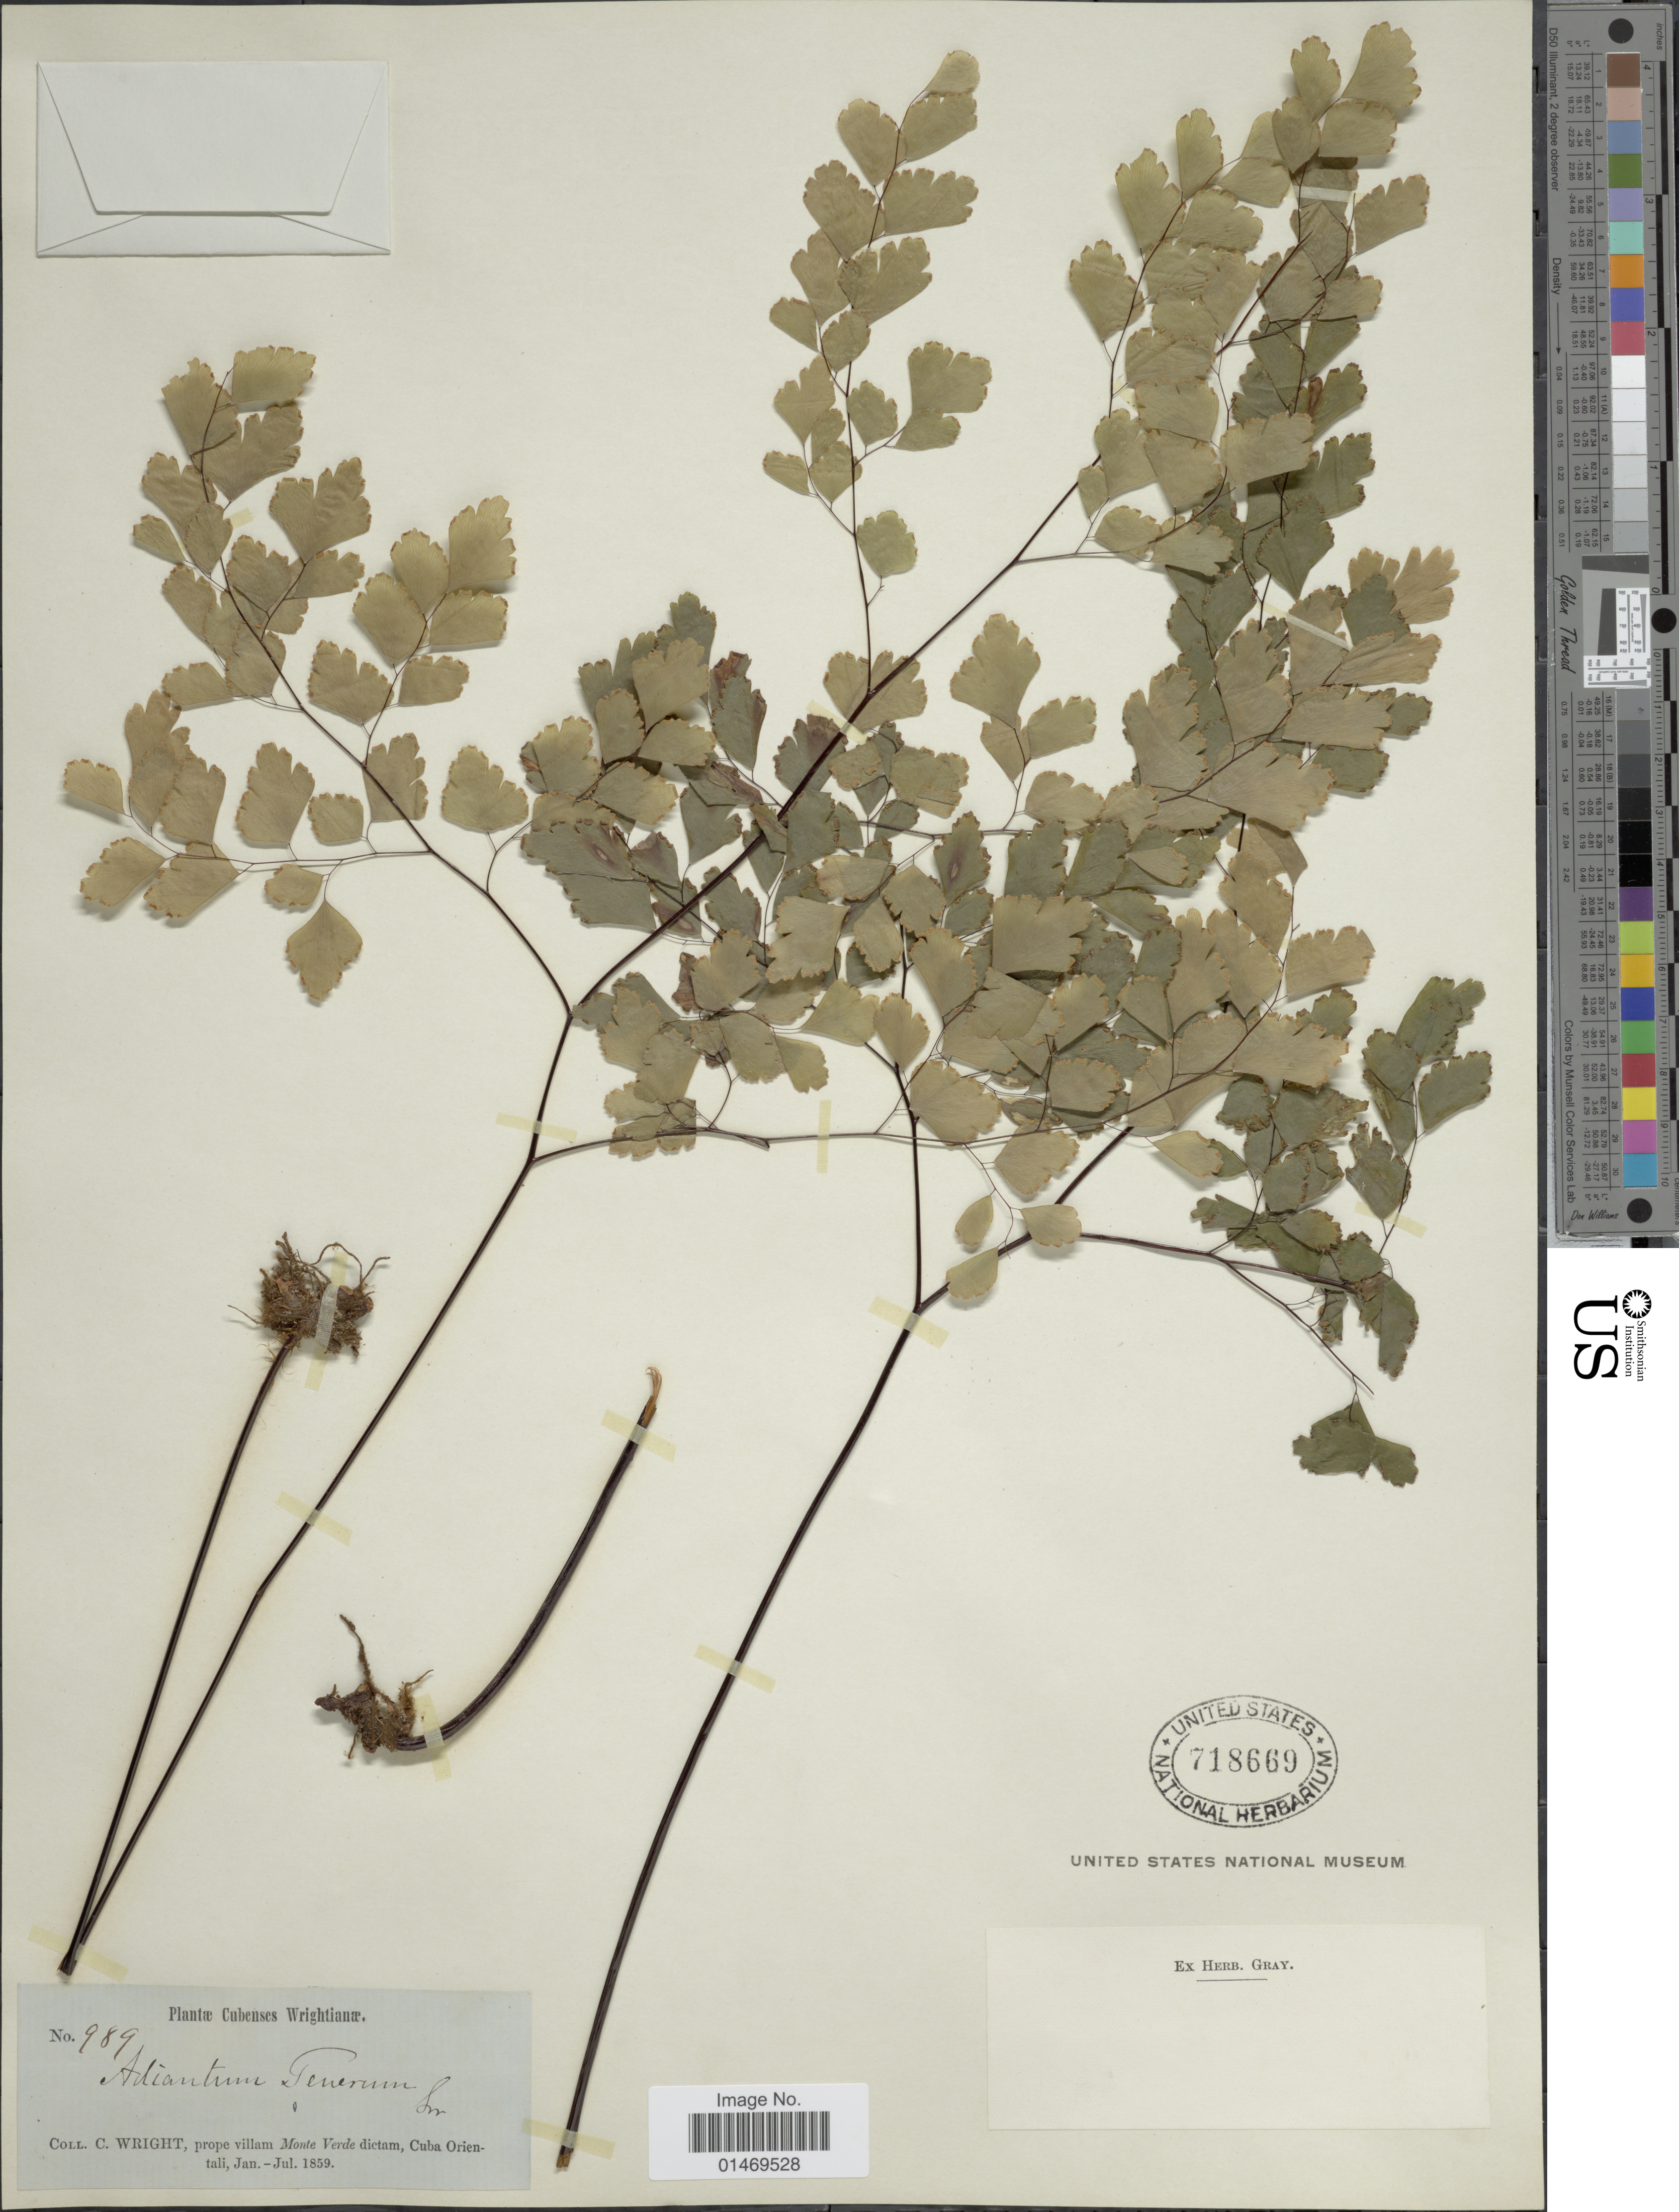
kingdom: Plantae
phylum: Tracheophyta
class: Polypodiopsida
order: Polypodiales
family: Pteridaceae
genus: Adiantum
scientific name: Adiantum tenerum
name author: Sw.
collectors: C. Wright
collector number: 989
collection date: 1859-01/1859-07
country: Cuba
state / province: Oriente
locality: Prope villam Monte Verde dictam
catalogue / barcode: US 718669